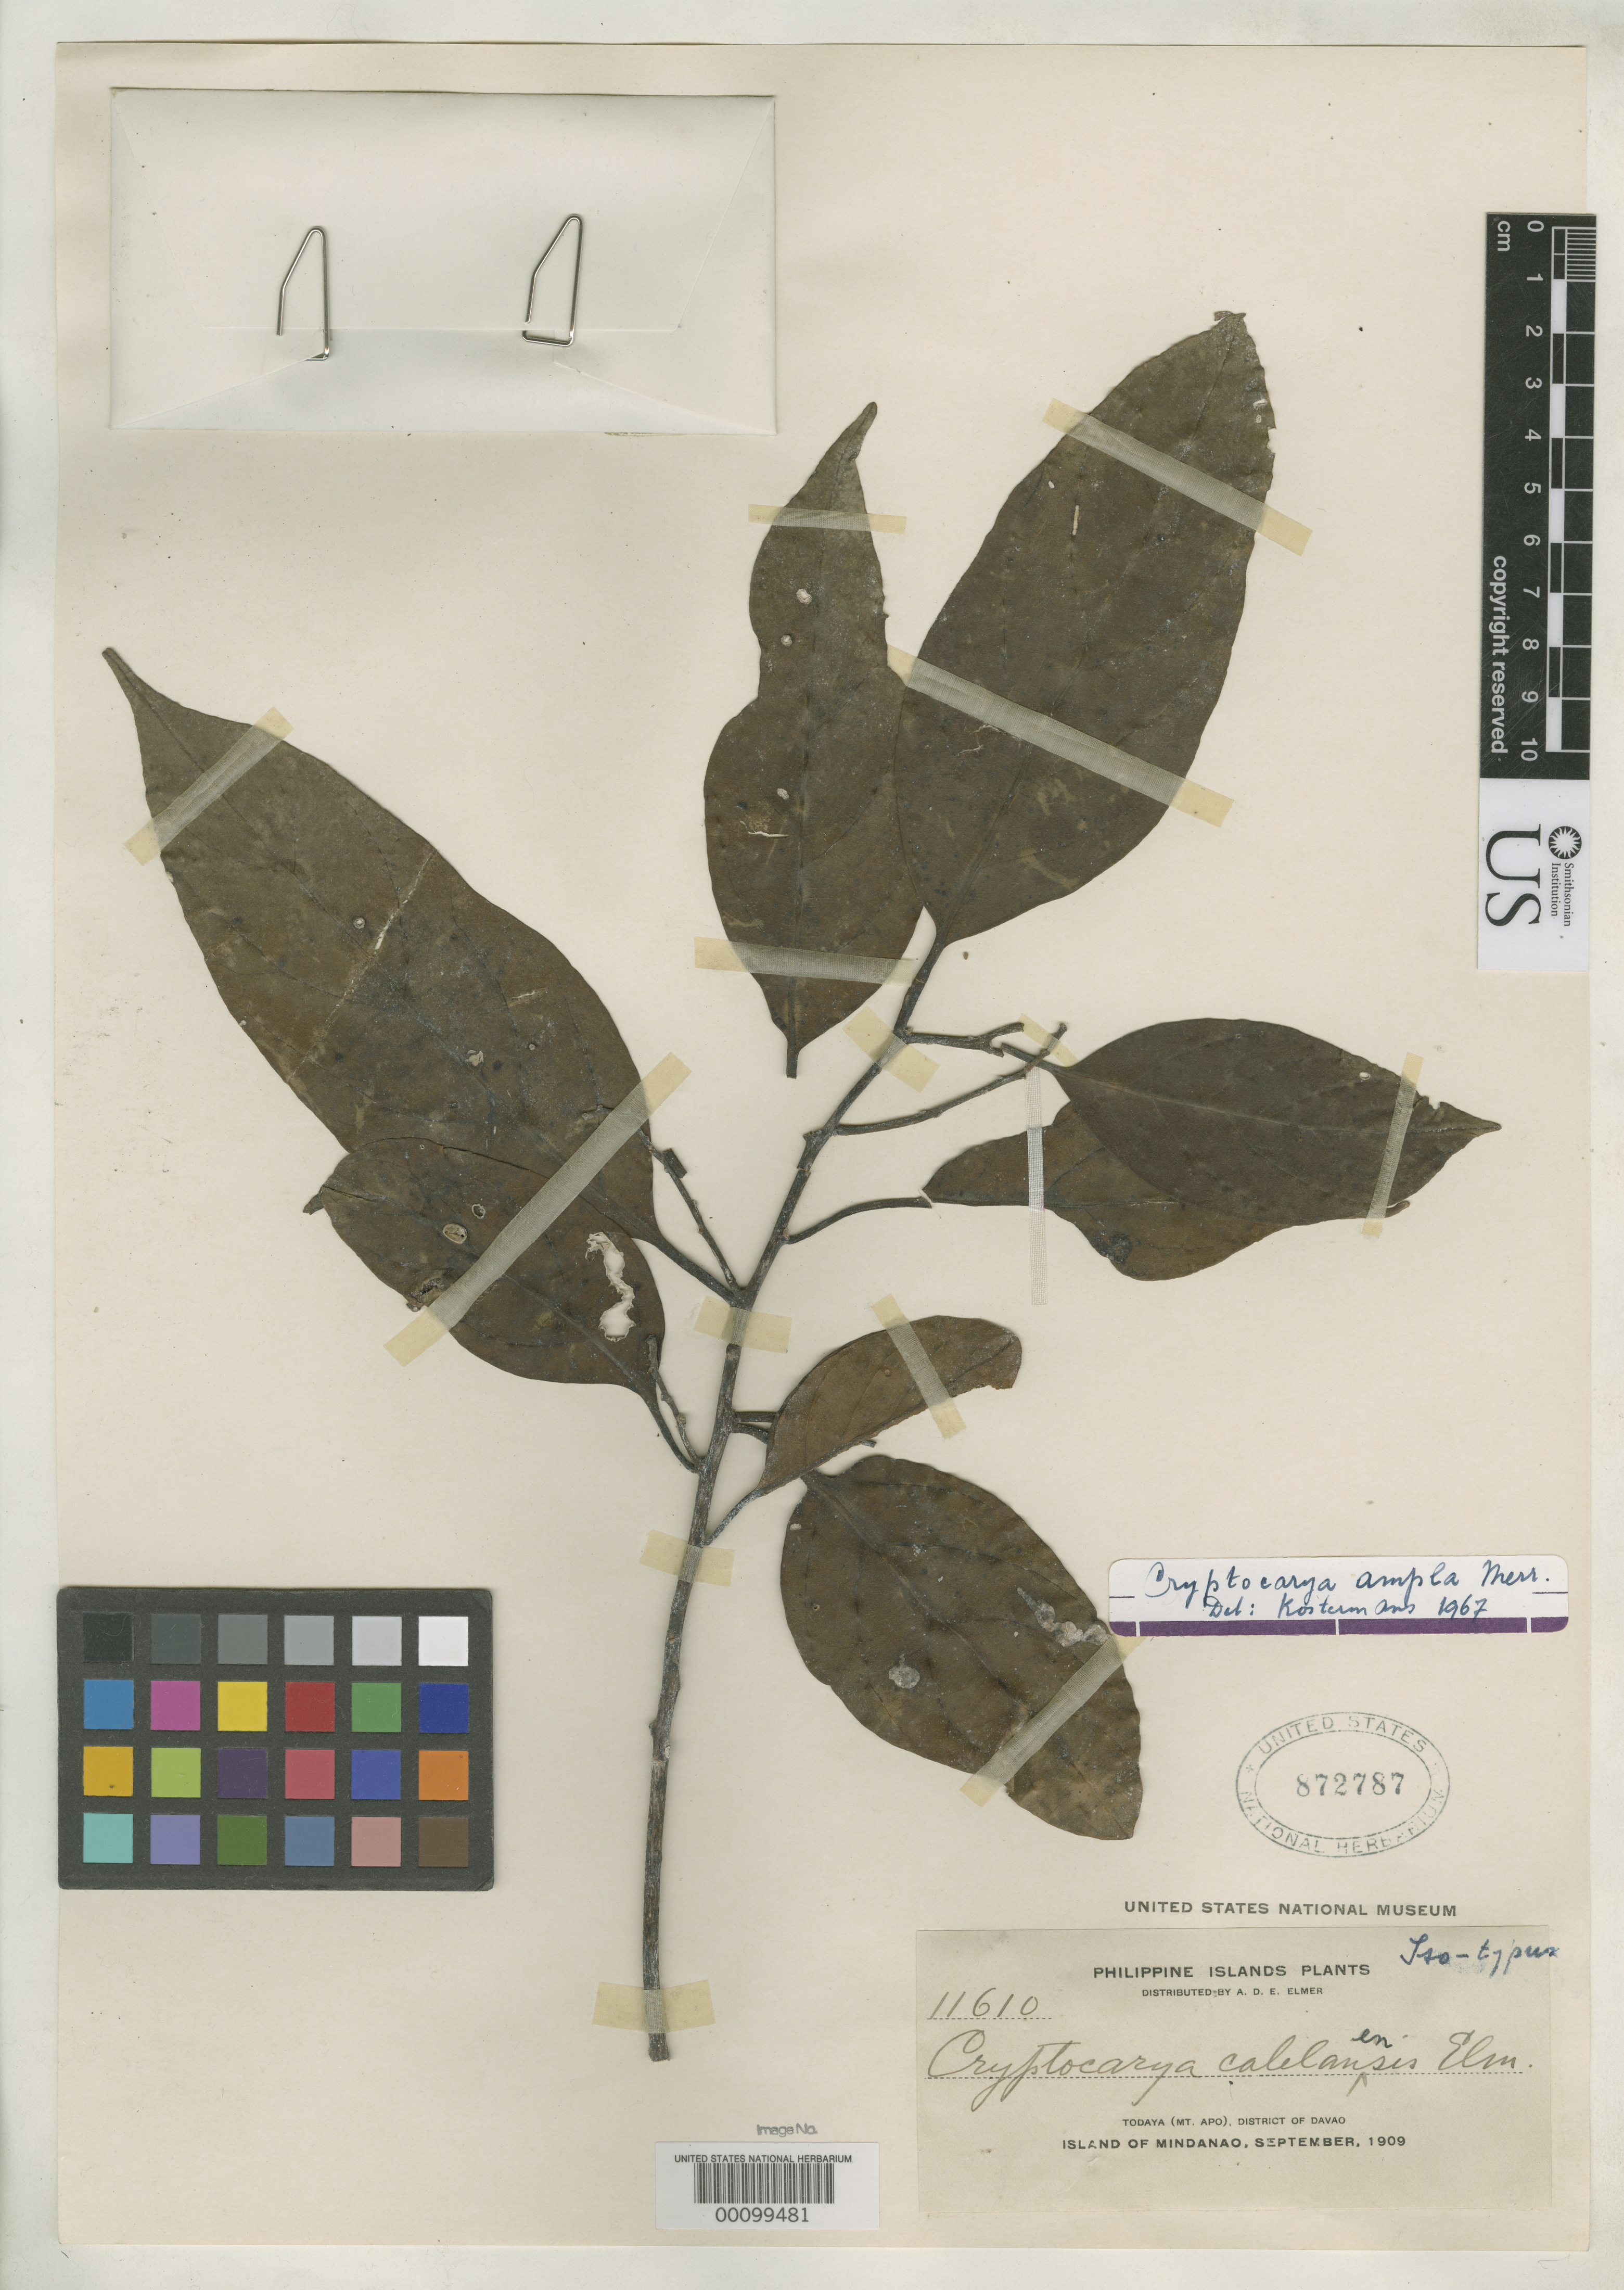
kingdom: Plantae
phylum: Tracheophyta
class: Magnoliopsida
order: Laurales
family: Lauraceae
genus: Cryptocarya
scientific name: Cryptocarya calelanensis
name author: Elmer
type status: Isotype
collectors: A. D. E. Elmer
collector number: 11610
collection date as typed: Sep 1909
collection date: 1909-09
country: Philippines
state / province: Davao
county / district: Davao del Sur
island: Mindanao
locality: Todaya, Mt. Apo.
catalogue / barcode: US 872787